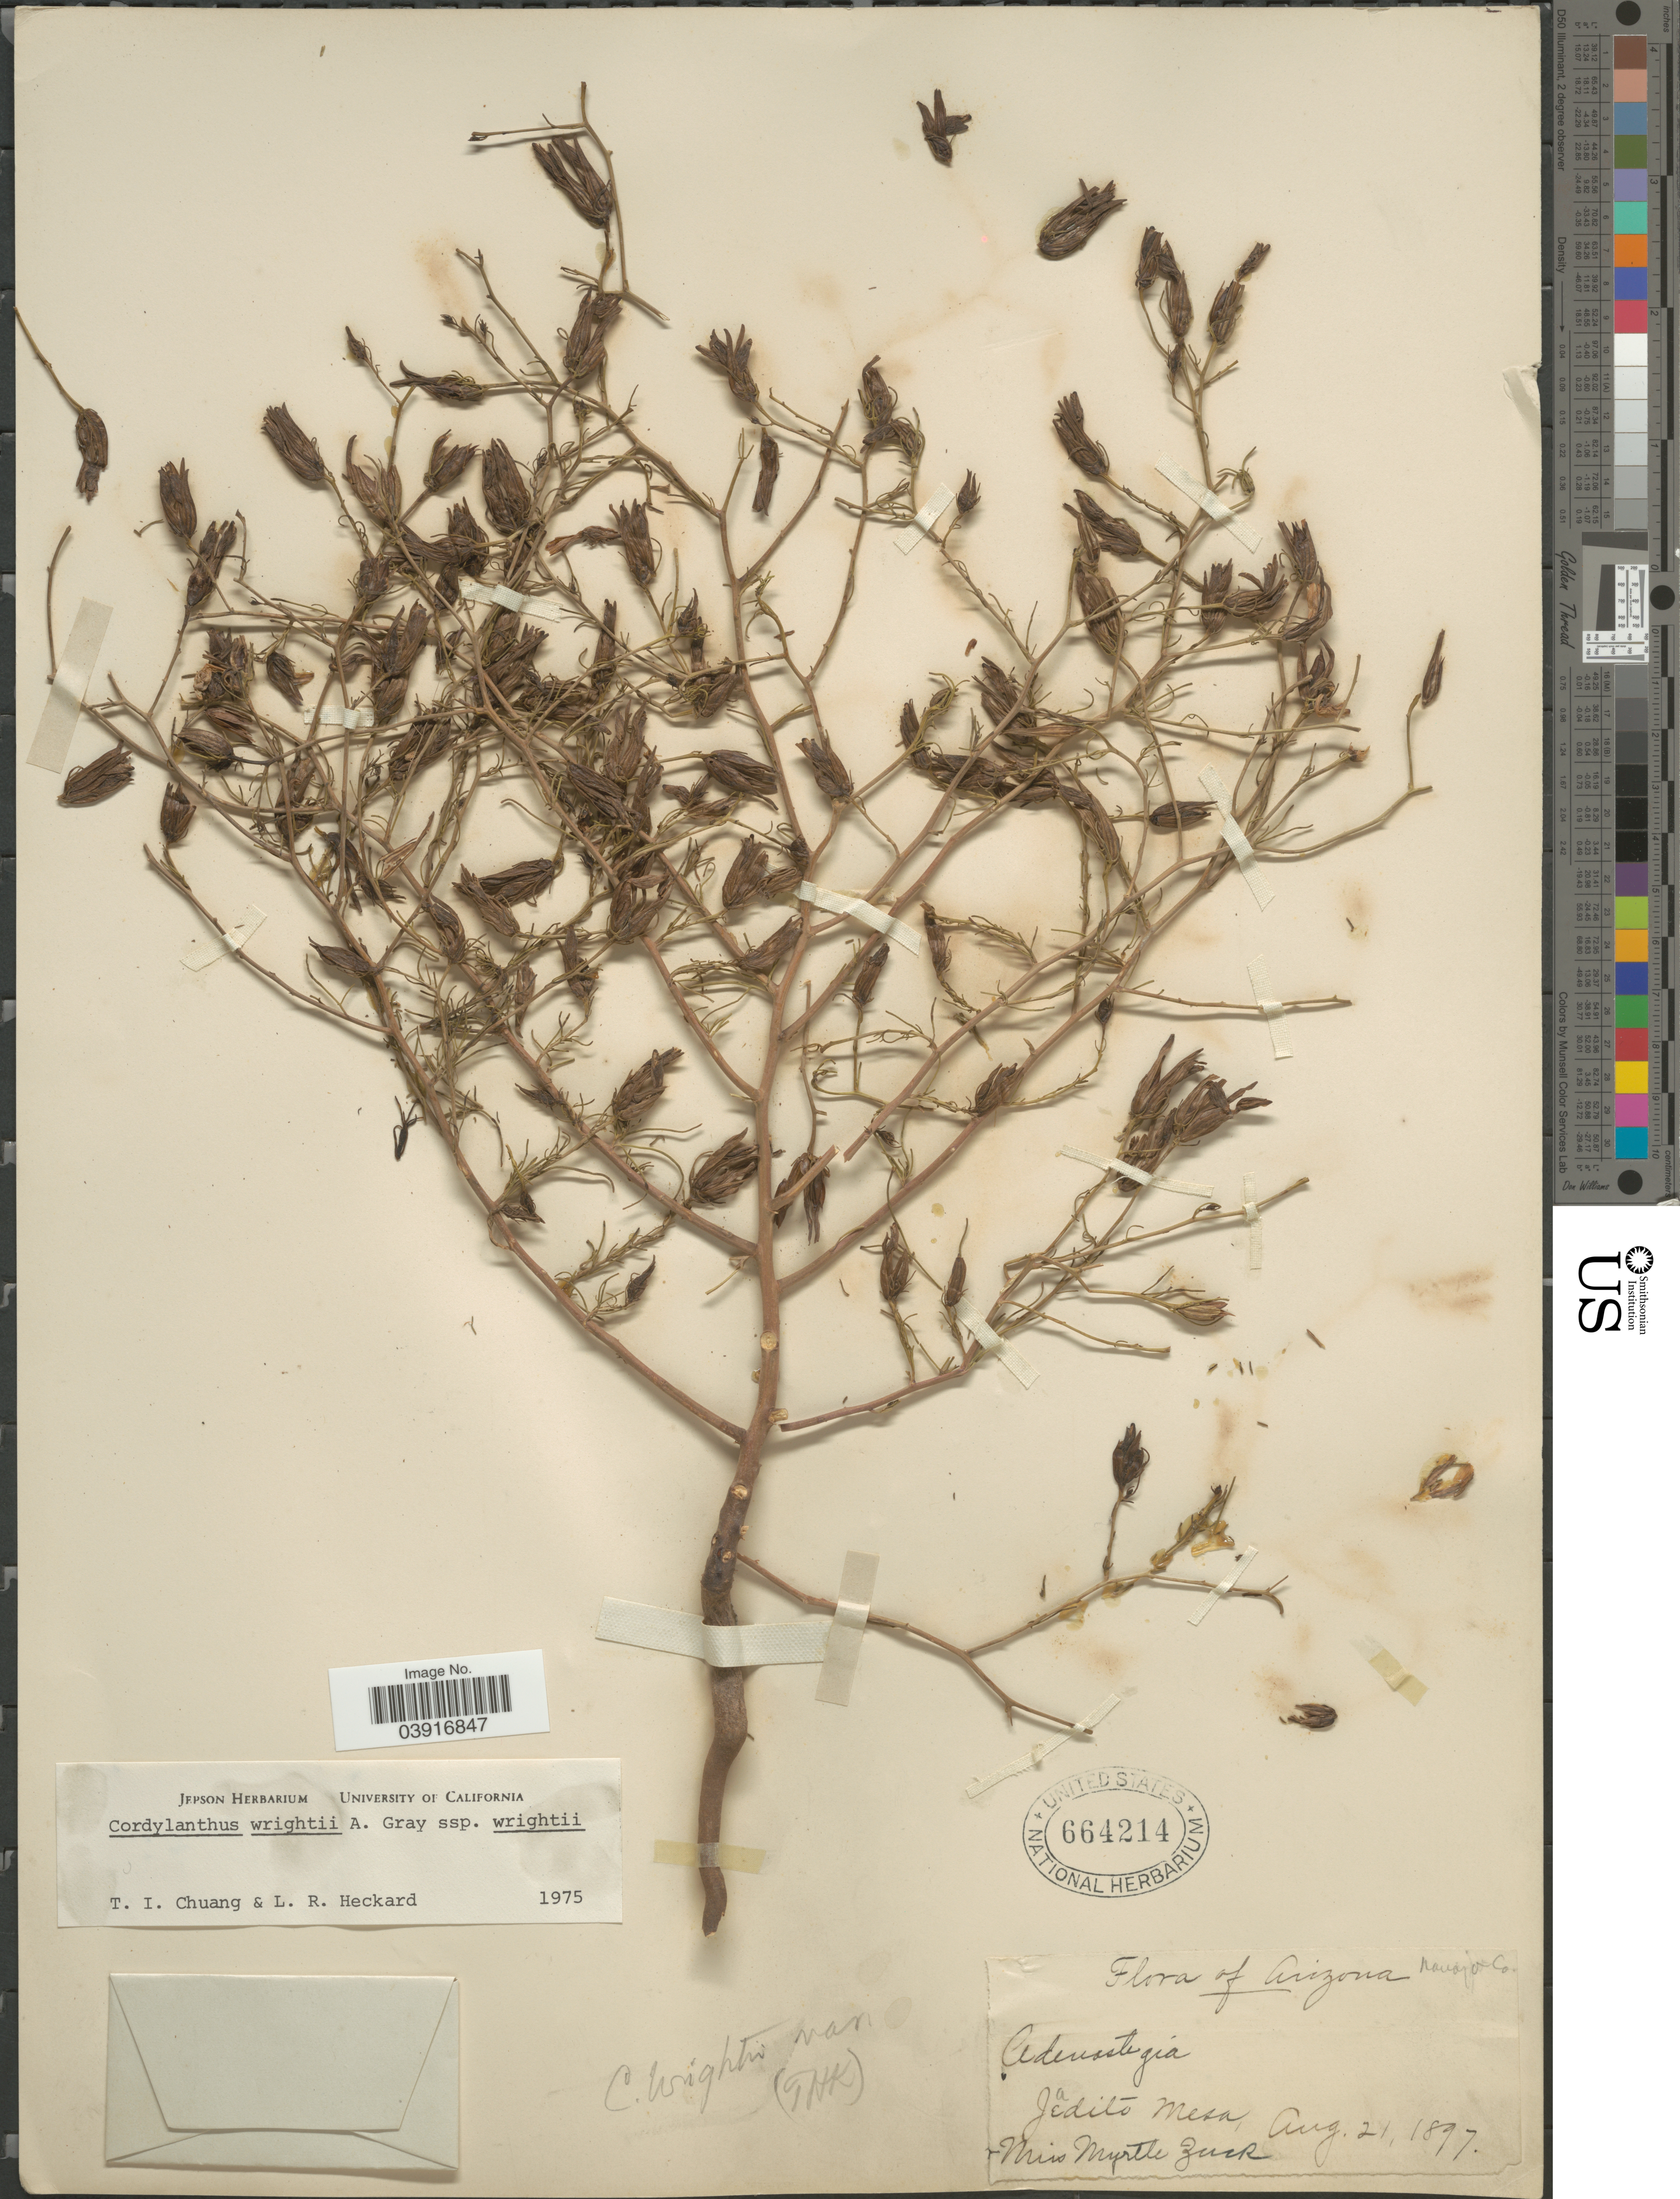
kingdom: Plantae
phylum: Tracheophyta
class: Magnoliopsida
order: Lamiales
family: Orobanchaceae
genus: Cordylanthus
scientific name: Cordylanthus wrightii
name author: A. Gray in Emory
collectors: M. Zuck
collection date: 1897-08-21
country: United States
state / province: Arizona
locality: Navajo Co. Jadito Mesa.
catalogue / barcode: US 664214